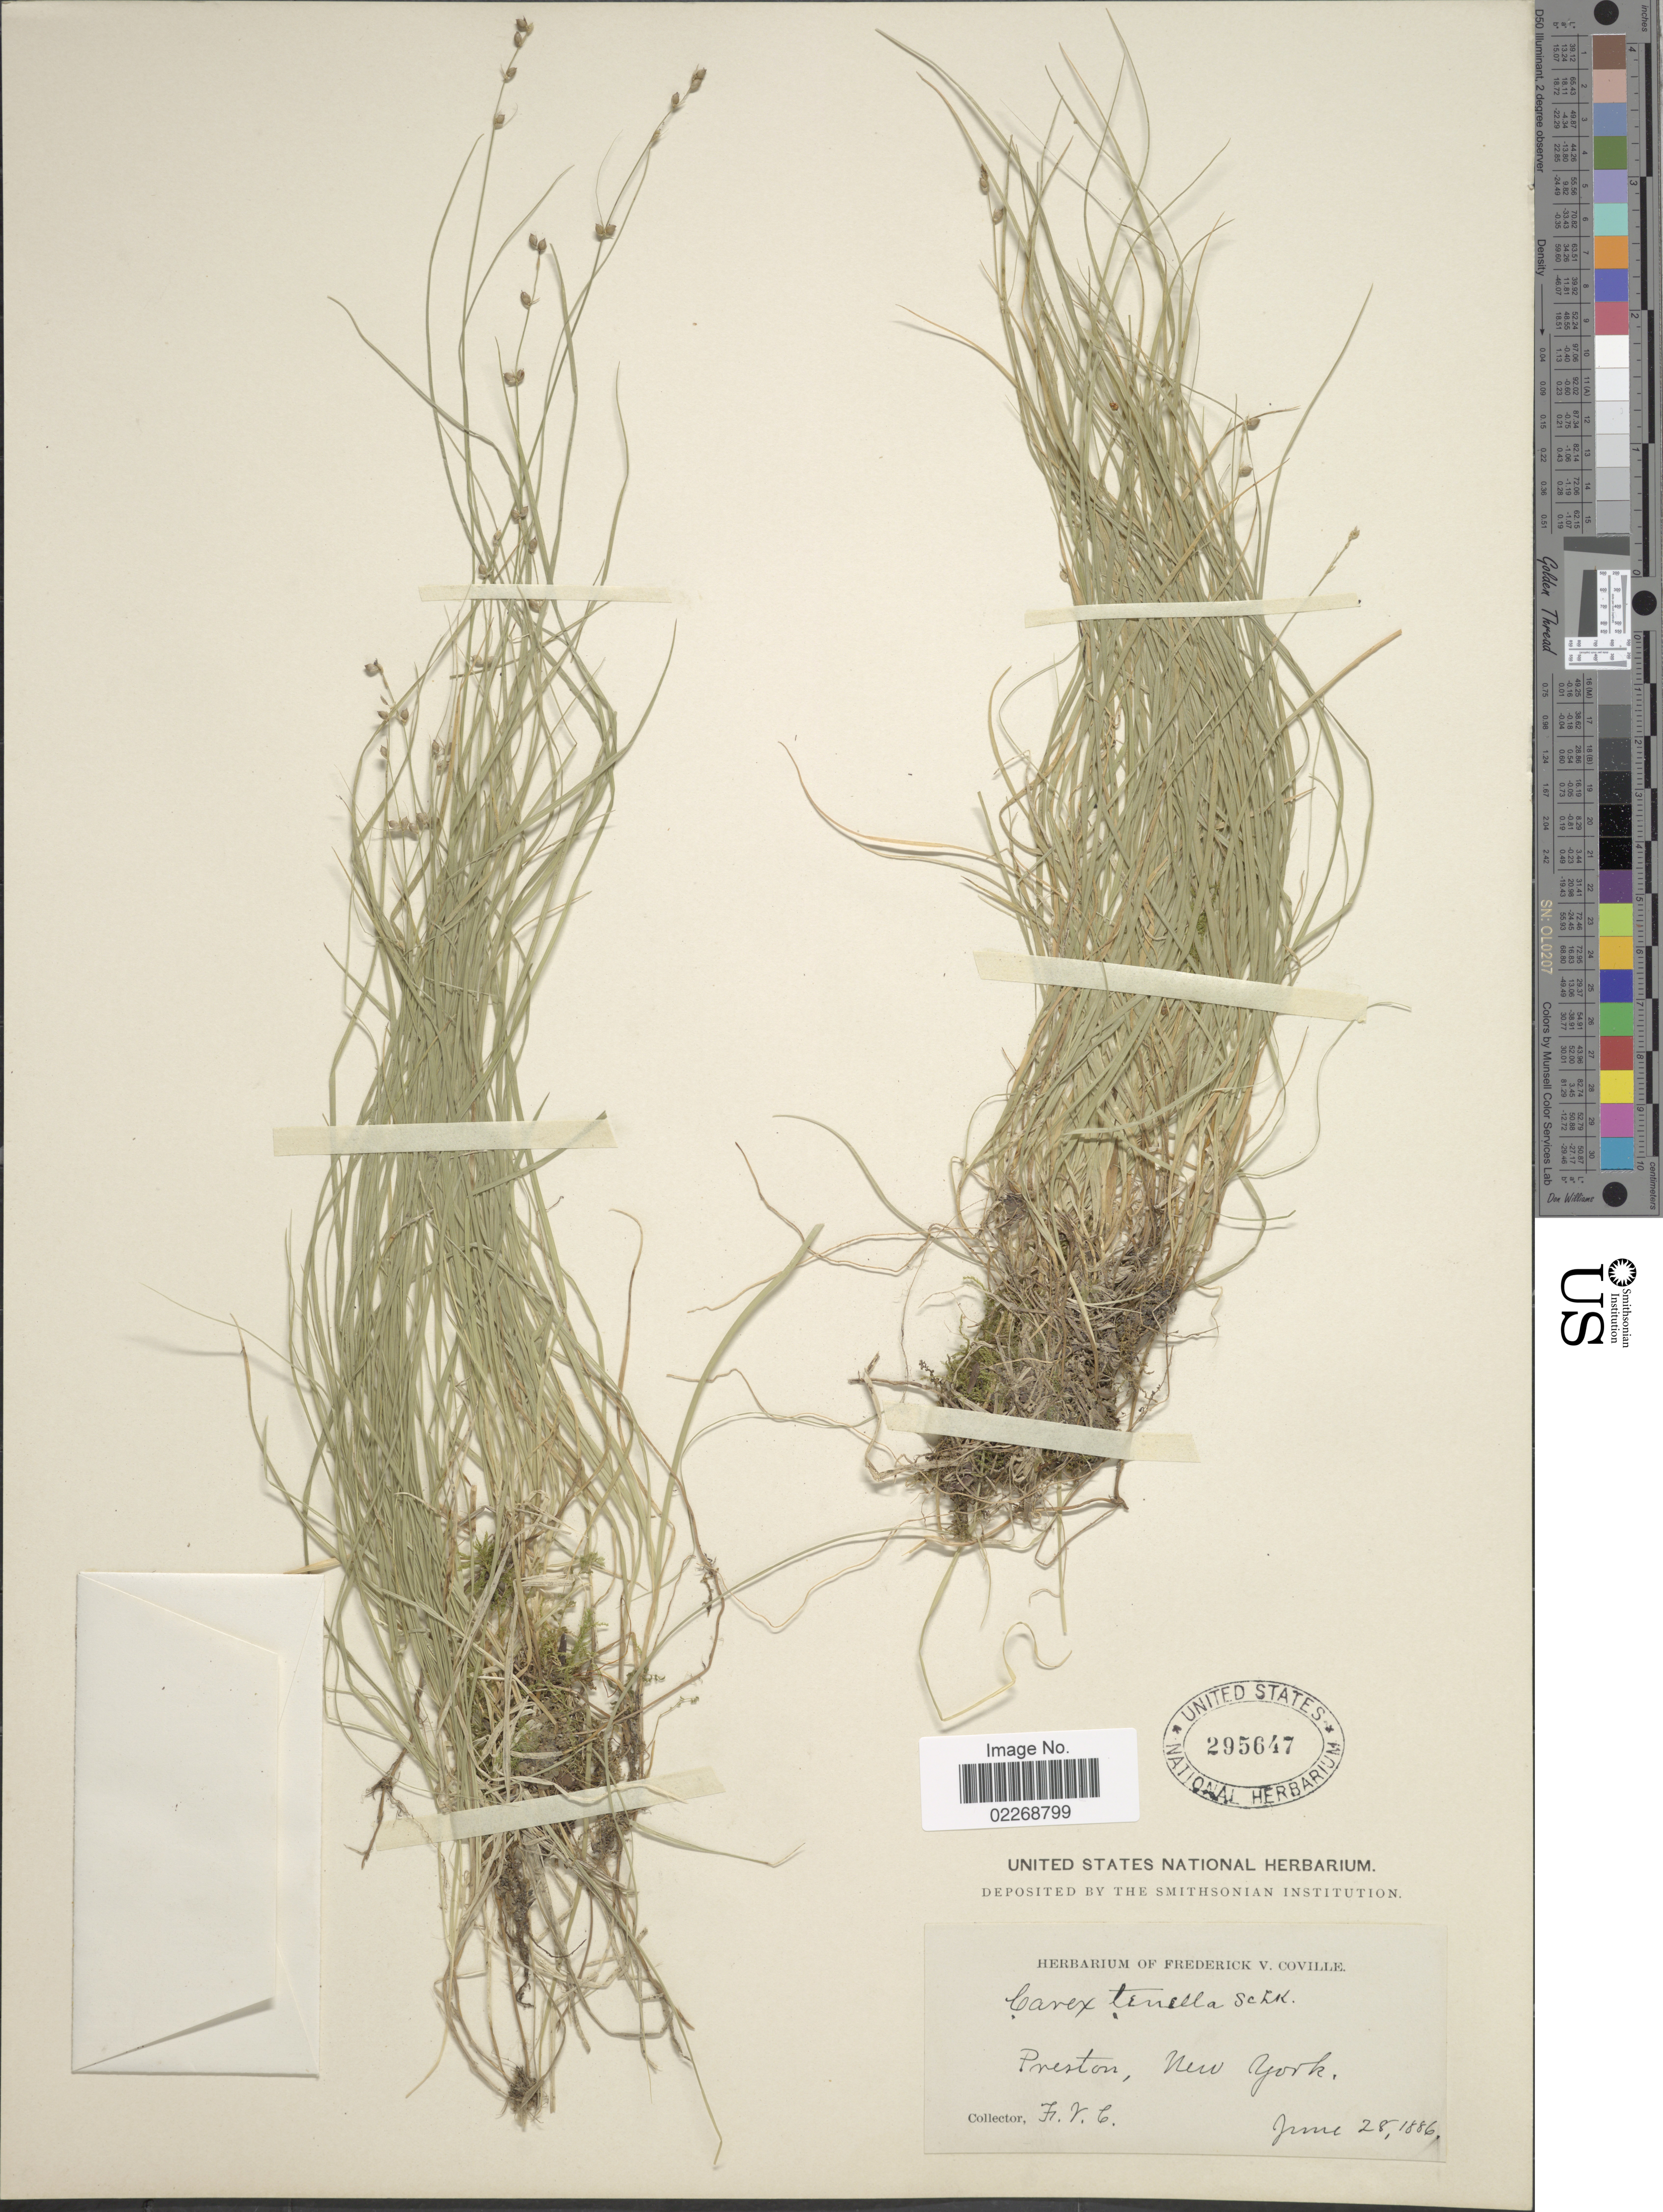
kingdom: Plantae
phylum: Tracheophyta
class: Liliopsida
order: Poales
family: Cyperaceae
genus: Carex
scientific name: Carex disperma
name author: Dewey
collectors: F. V. Coville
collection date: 1886-06-28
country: United States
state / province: New York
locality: Preston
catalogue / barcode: US 295647